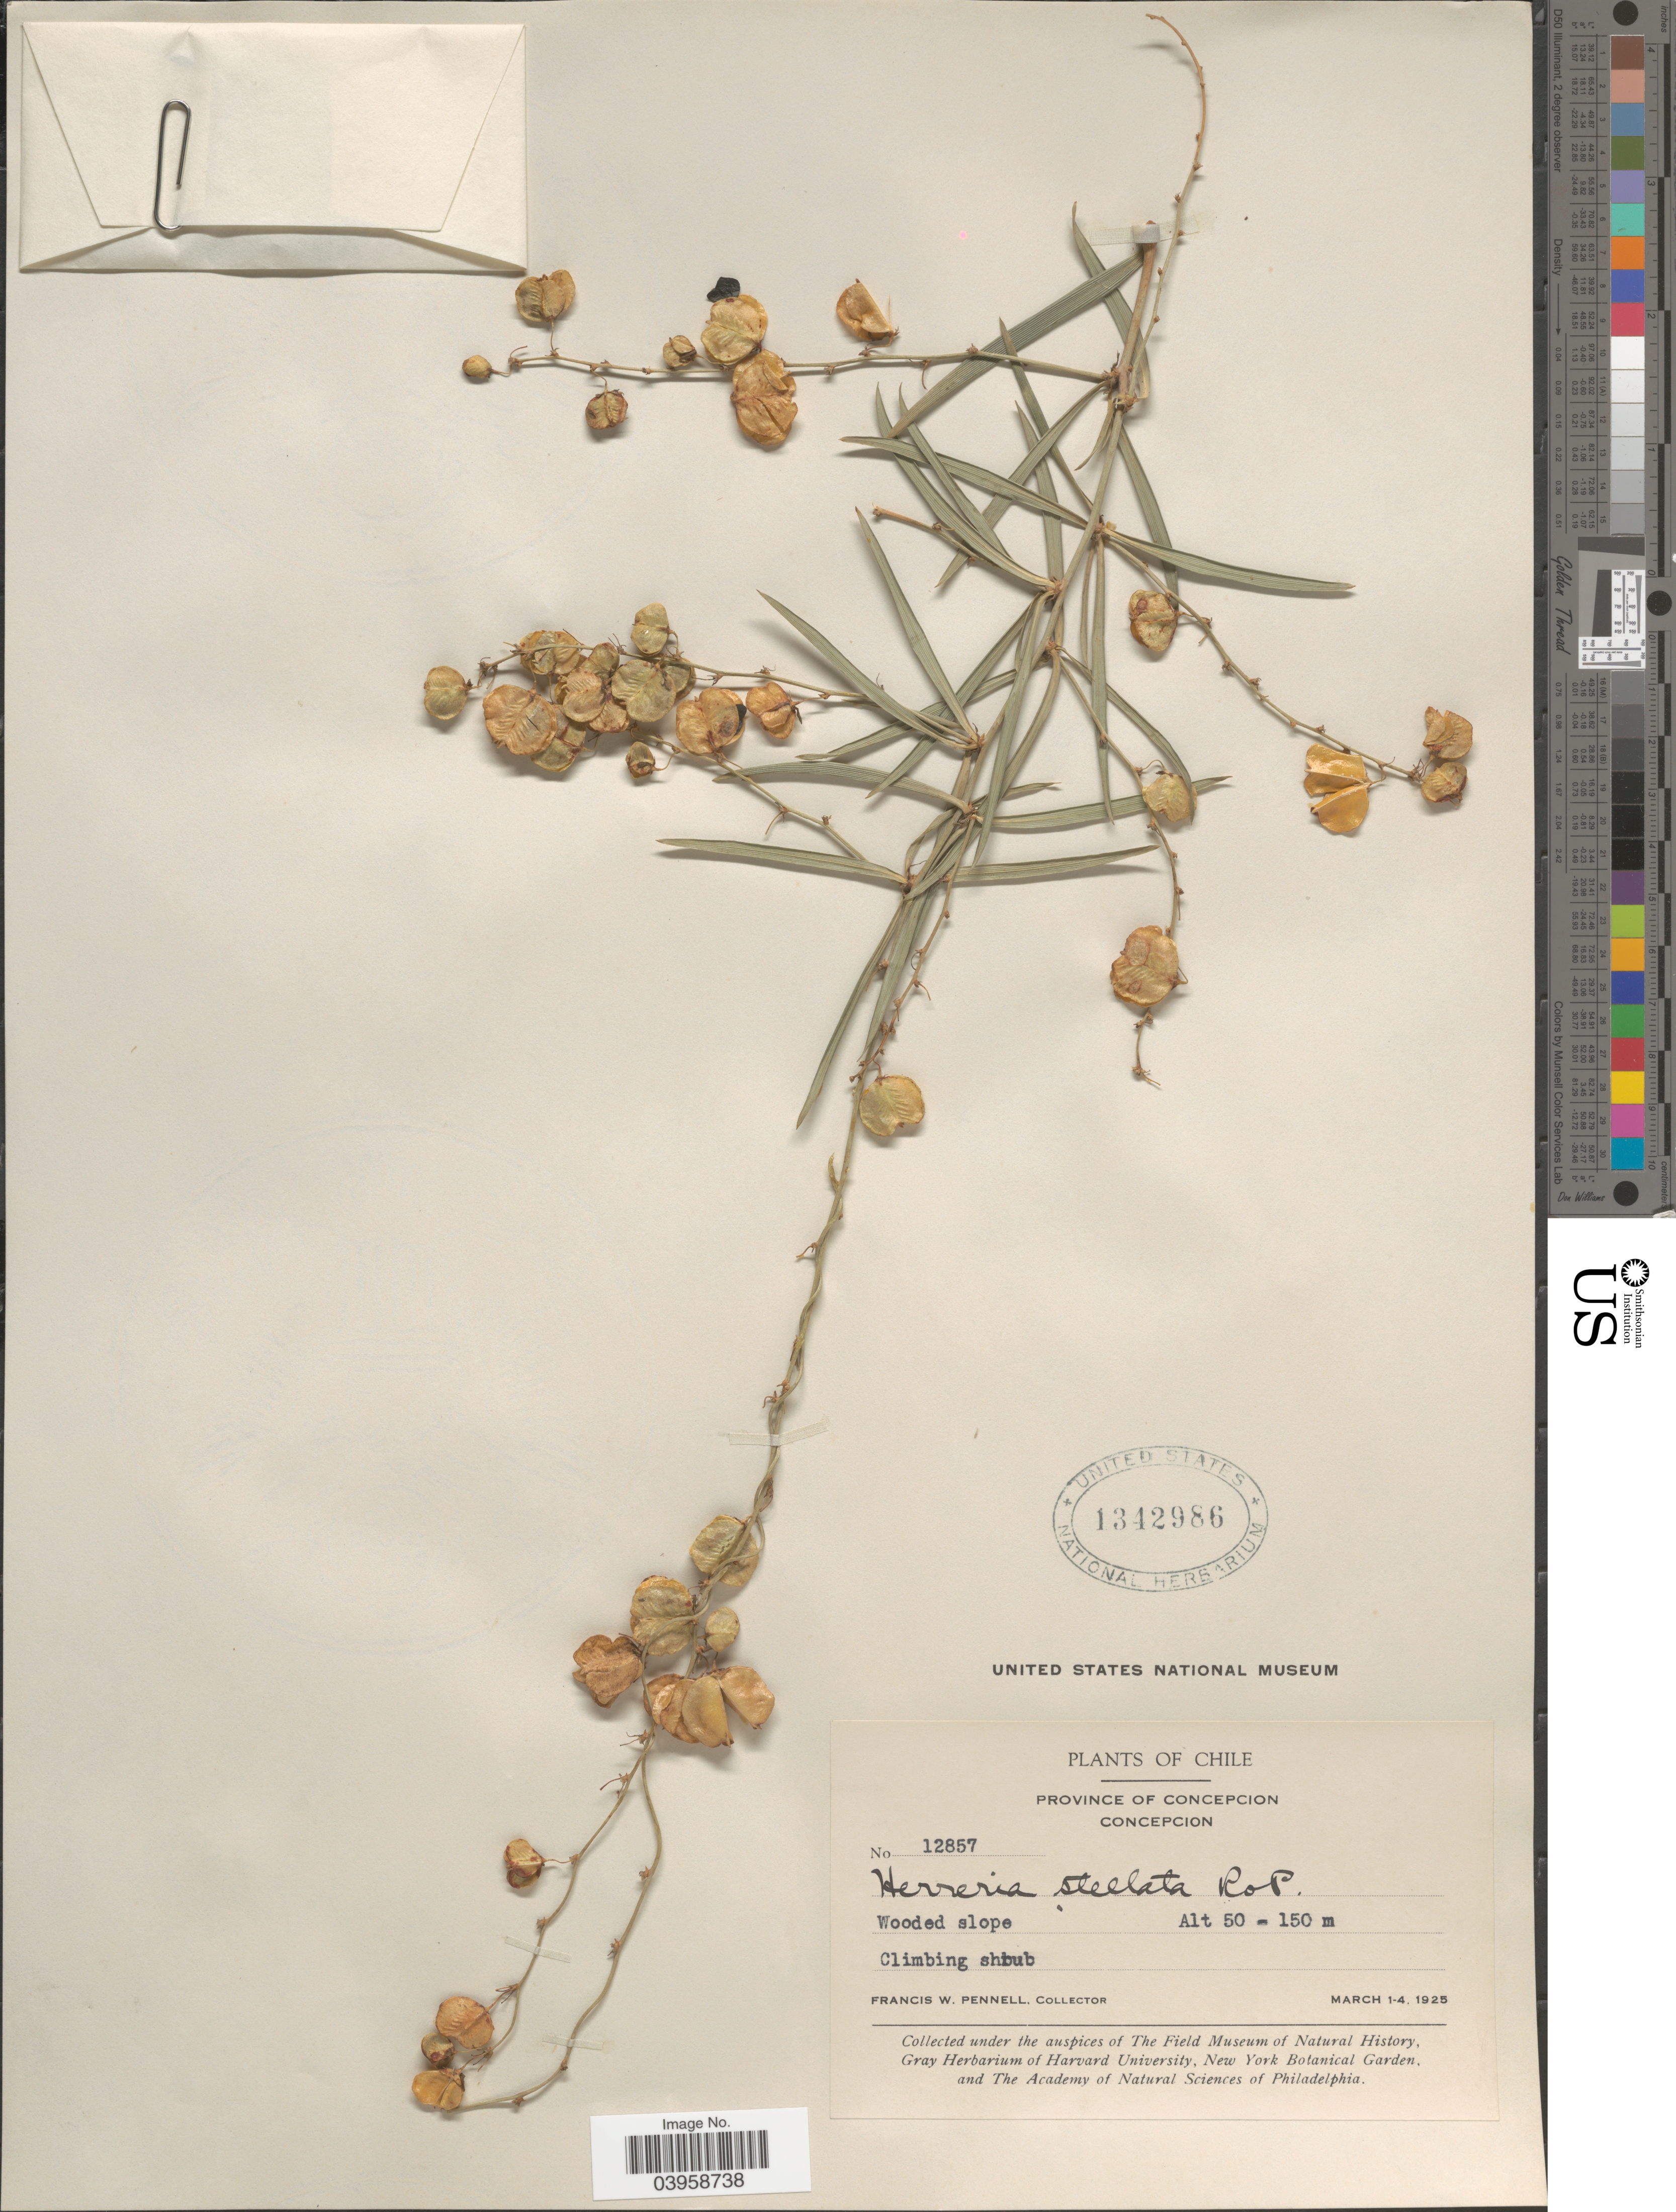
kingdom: Plantae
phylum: Tracheophyta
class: Liliopsida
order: Asparagales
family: Asparagaceae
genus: Herreria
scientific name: Herreria stellata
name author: Ruiz & Pav.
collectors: F. W. Pennell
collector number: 12857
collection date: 1925-03-01/1925-03-04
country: Chile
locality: Province of Concepcion. Concepcion.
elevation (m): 50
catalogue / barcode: US 1342986